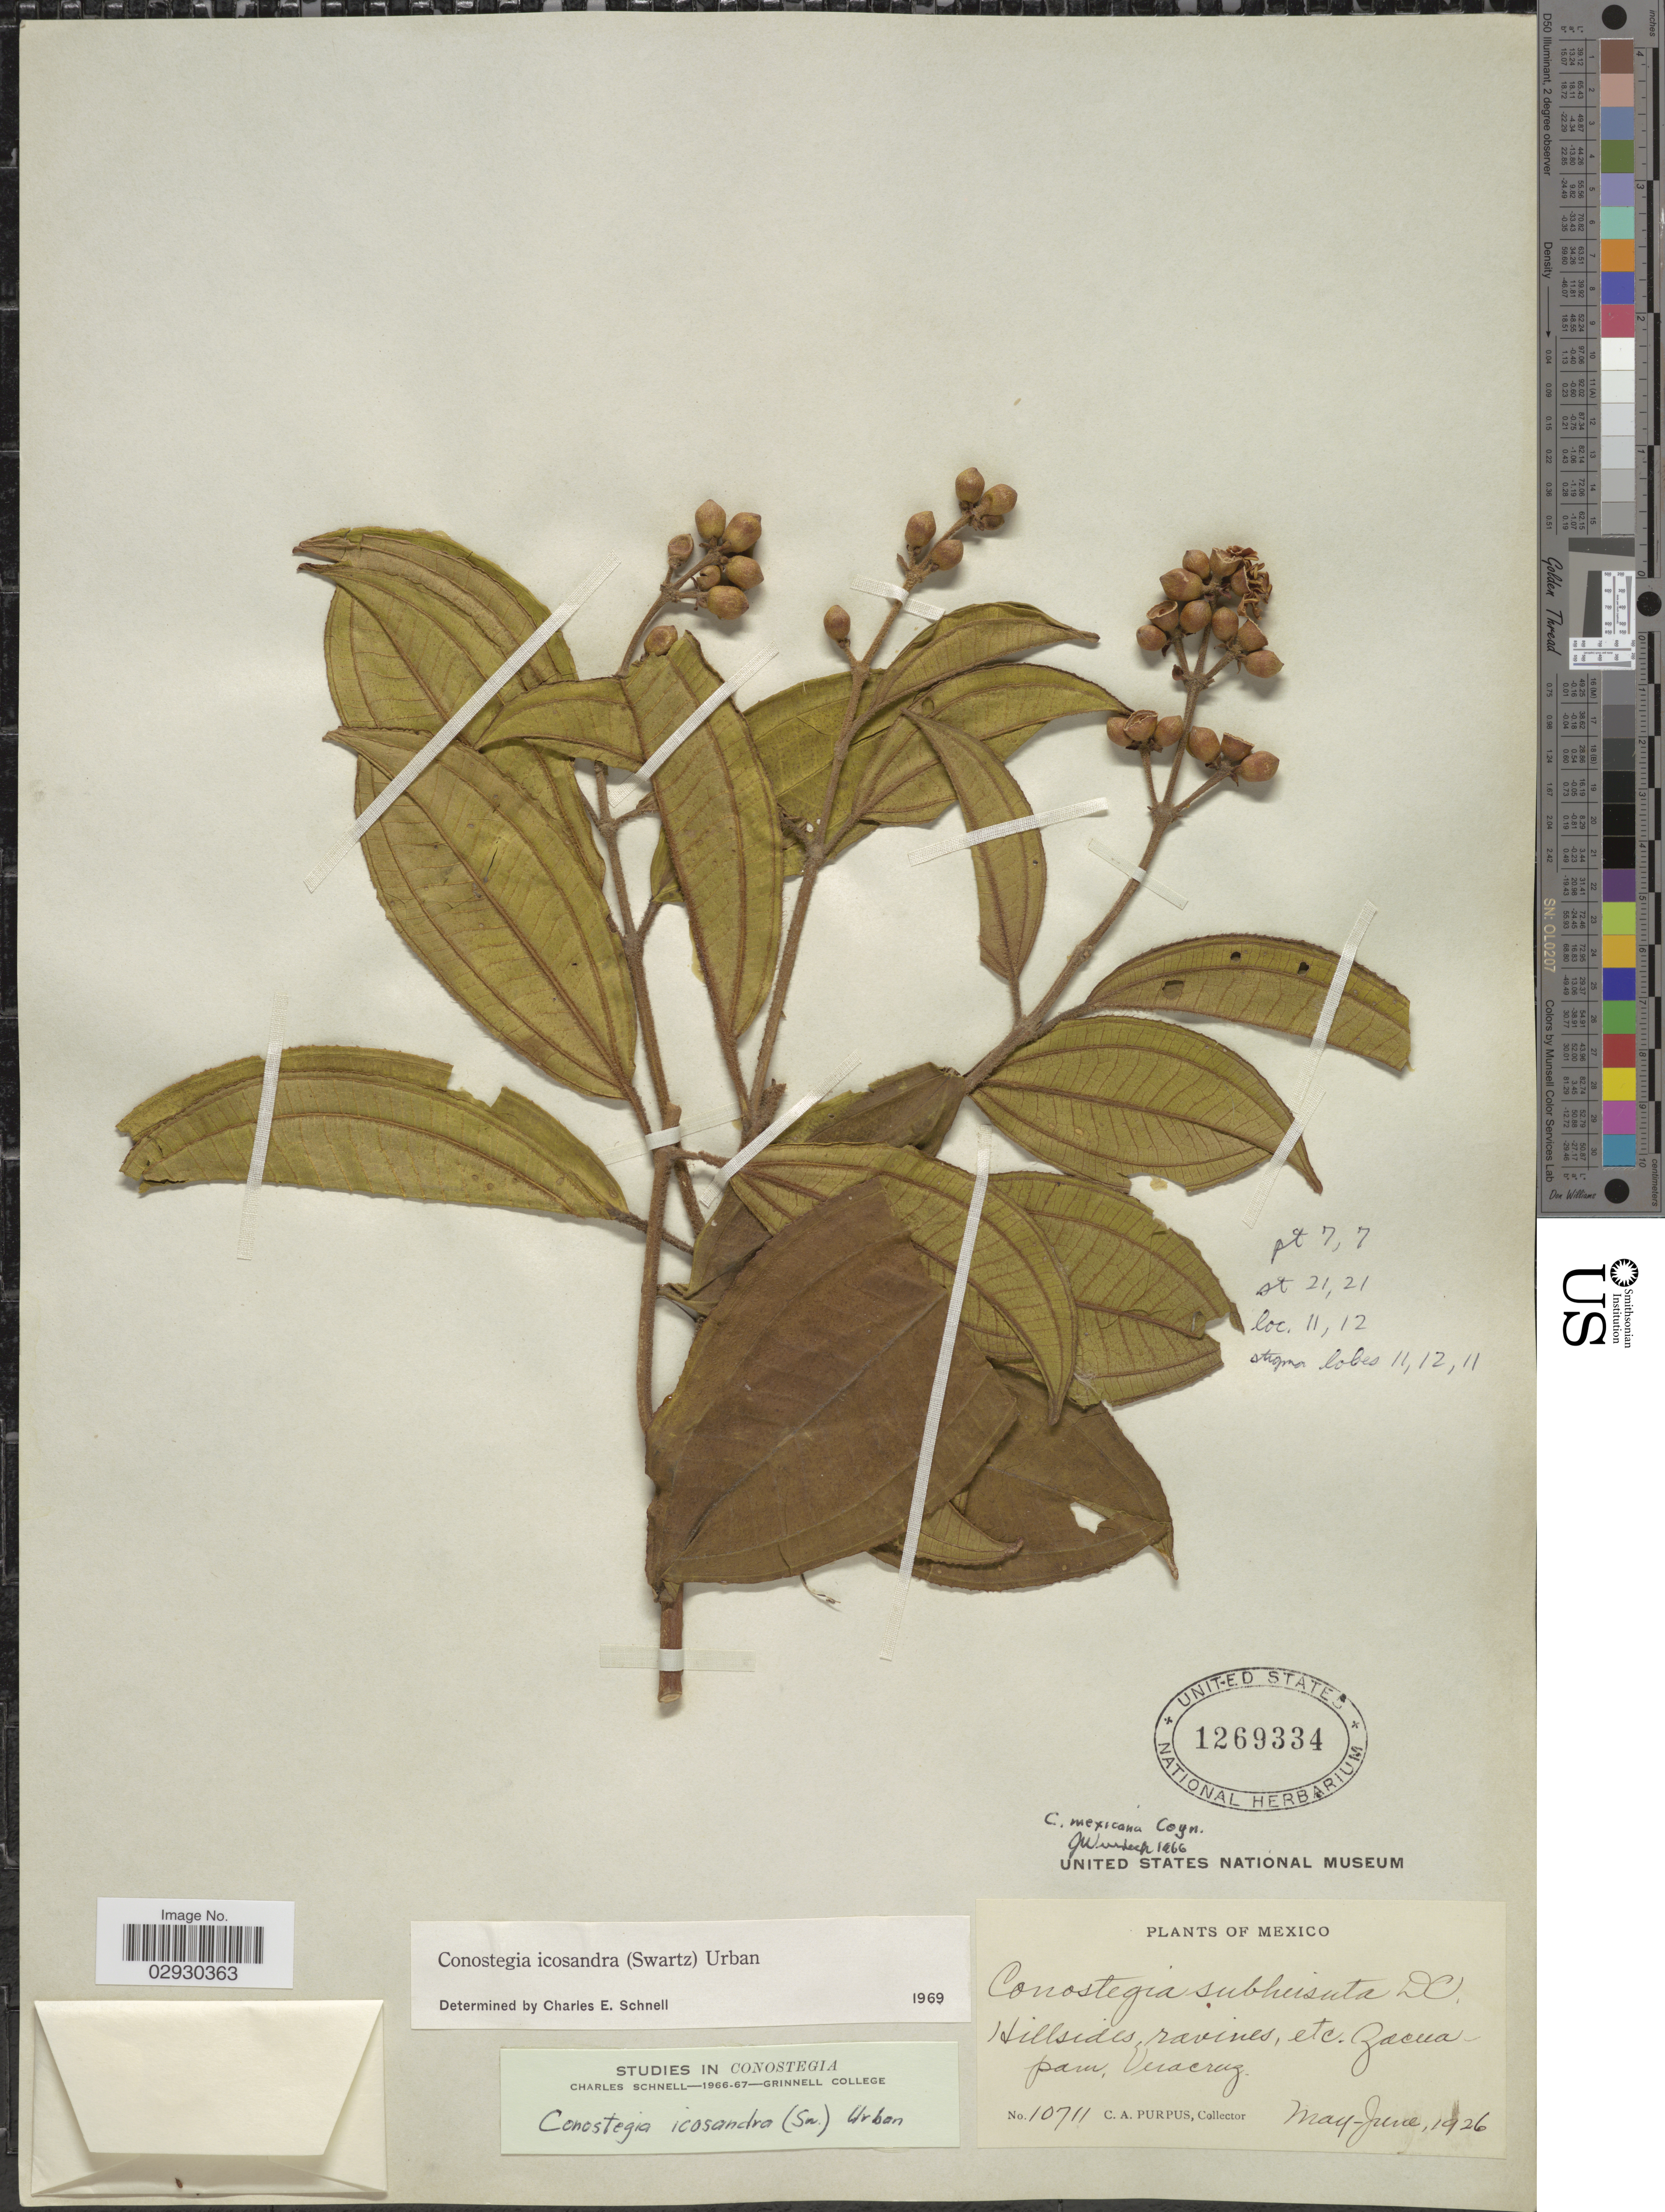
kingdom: Plantae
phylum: Tracheophyta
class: Magnoliopsida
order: Myrtales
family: Melastomataceae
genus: Conostegia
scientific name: Conostegia icosandra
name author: (Sw.) Urb.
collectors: C. A. Purpus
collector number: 10711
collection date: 1926-05/1926-06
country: Mexico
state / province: Veracruz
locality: Hillsides, ravines, etc. Zacua-pam, Veracruz.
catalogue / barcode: US 1269334